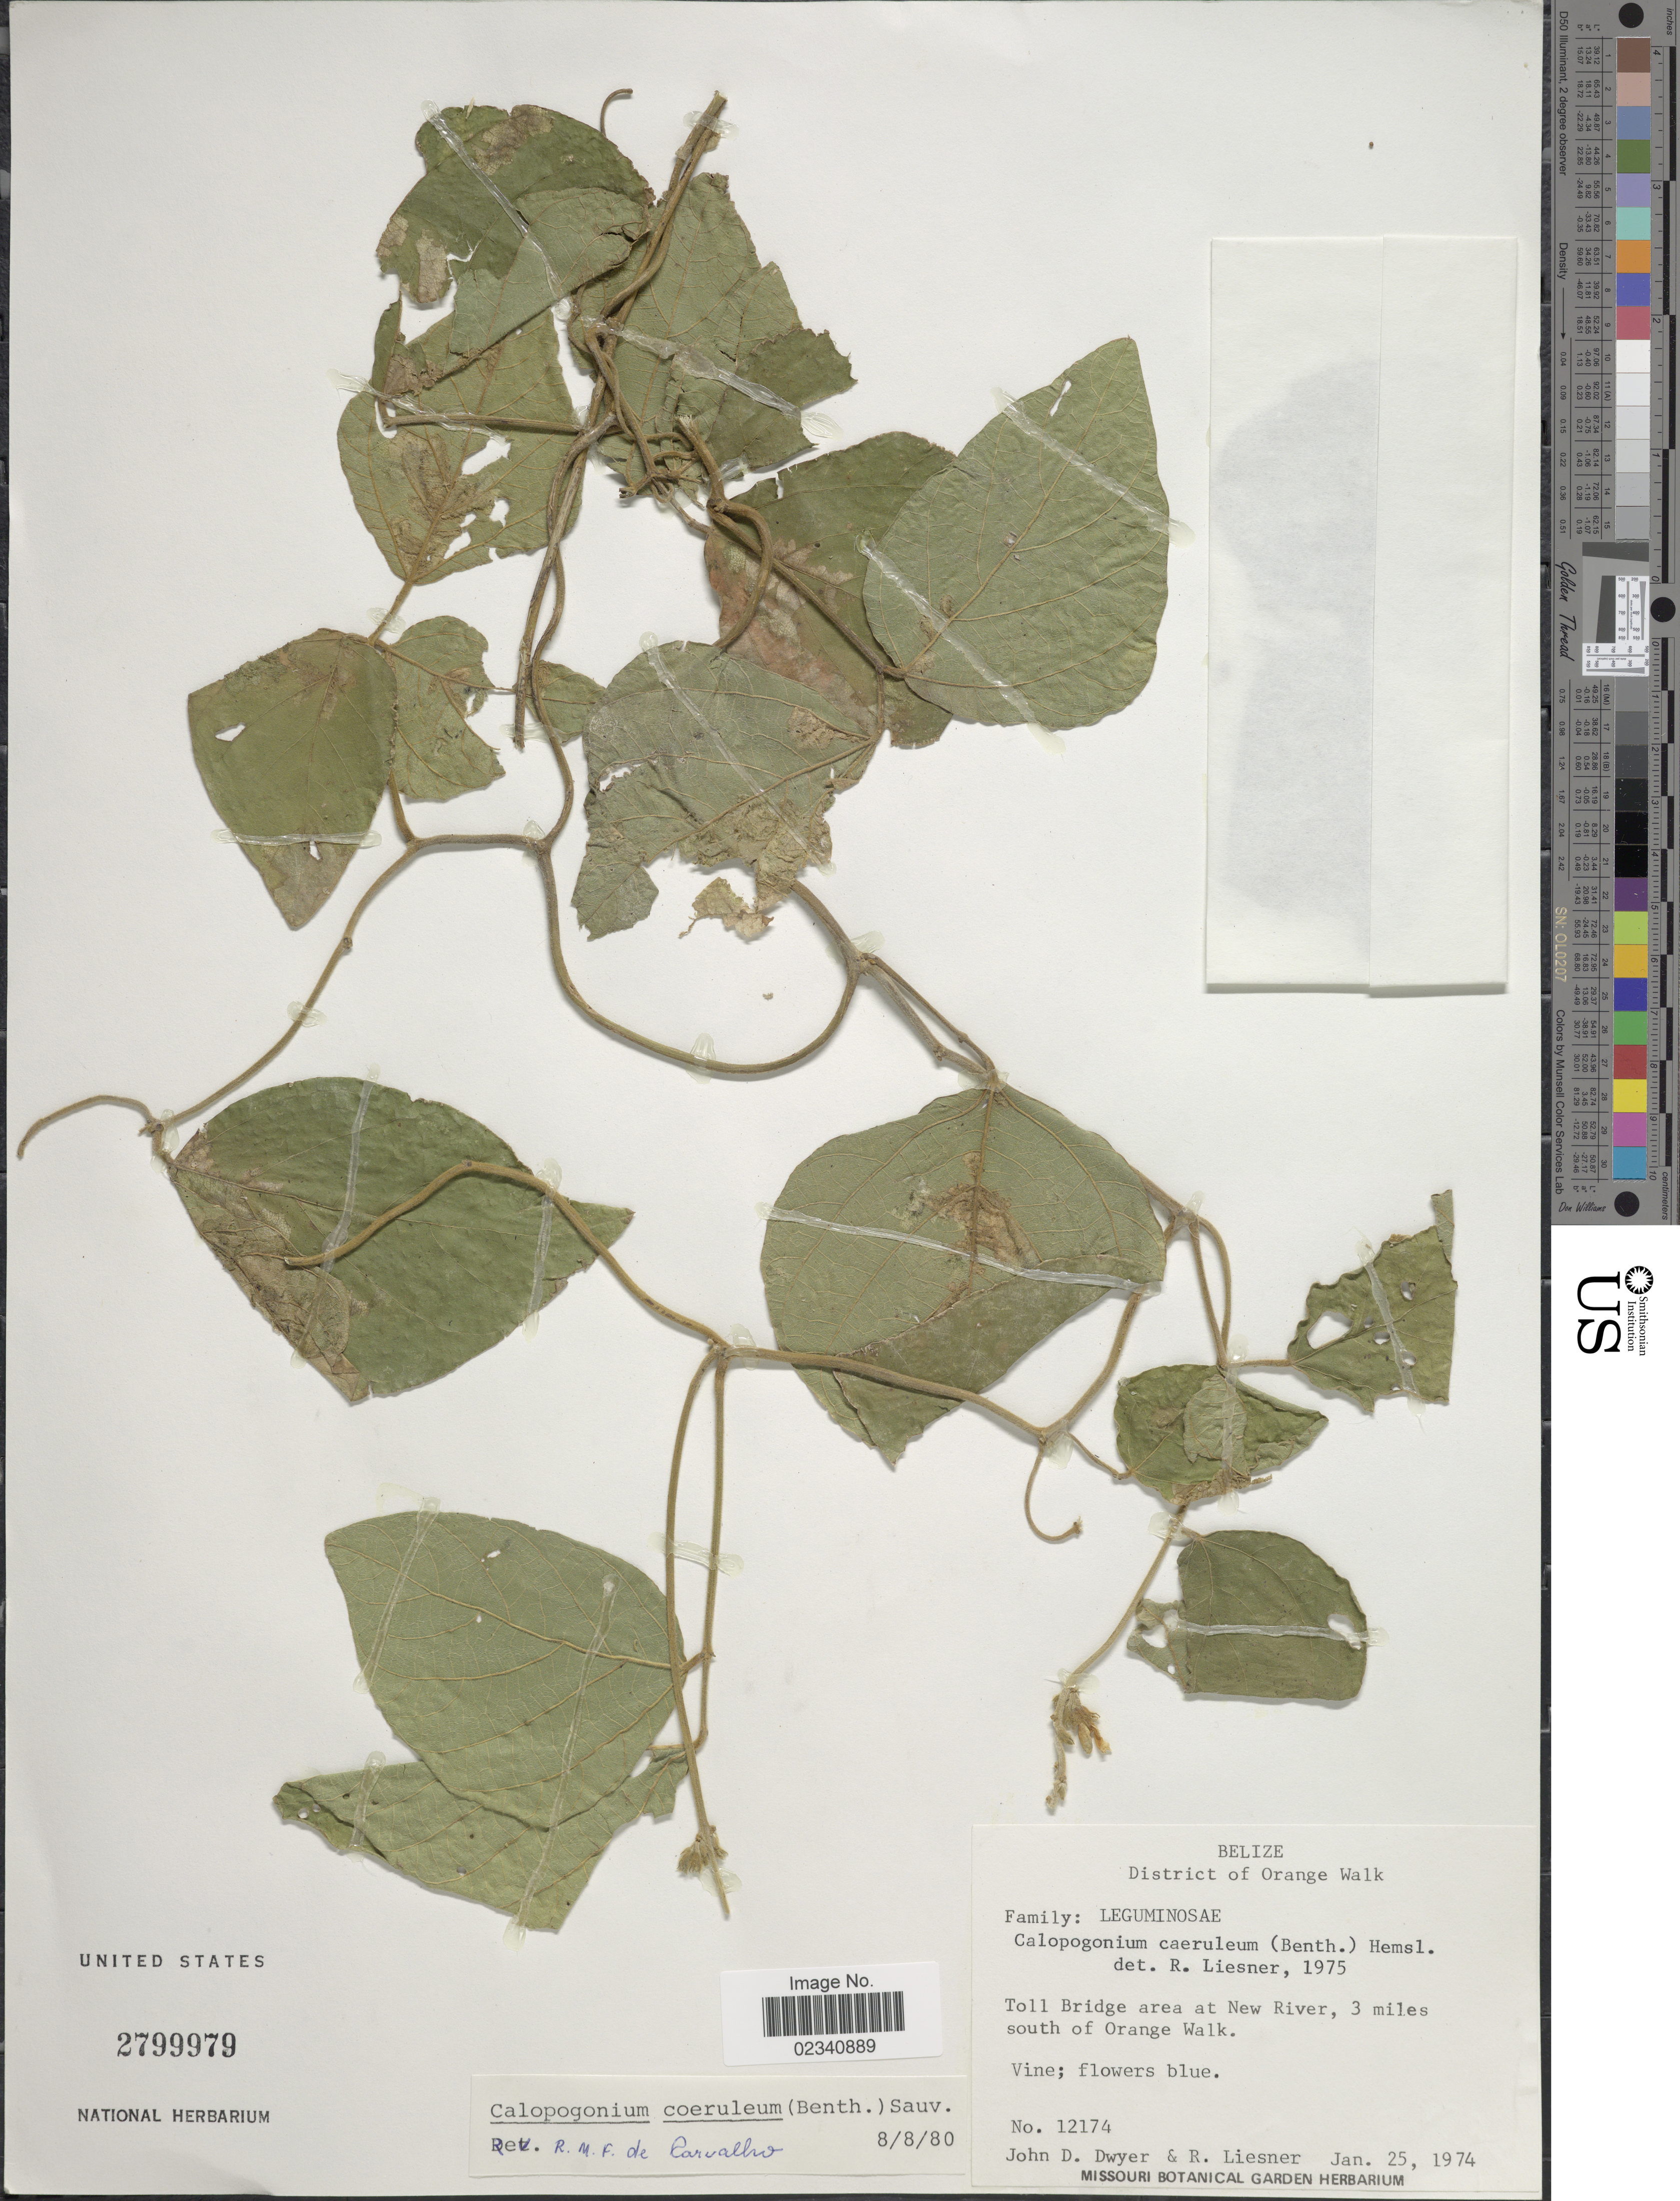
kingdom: Plantae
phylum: Tracheophyta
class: Magnoliopsida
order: Fabales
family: Fabaceae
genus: Calopogonium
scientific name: Calopogonium caeruleum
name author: (Benth.) C. Wright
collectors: J. D. Dwyer & R. L. Liesner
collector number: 12174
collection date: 1974-01-25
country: Belize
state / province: Belize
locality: Belize, District of Orange Walk. Toll Bridge area at New River, 3 miles south of Orange Walk.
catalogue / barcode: US 2799979